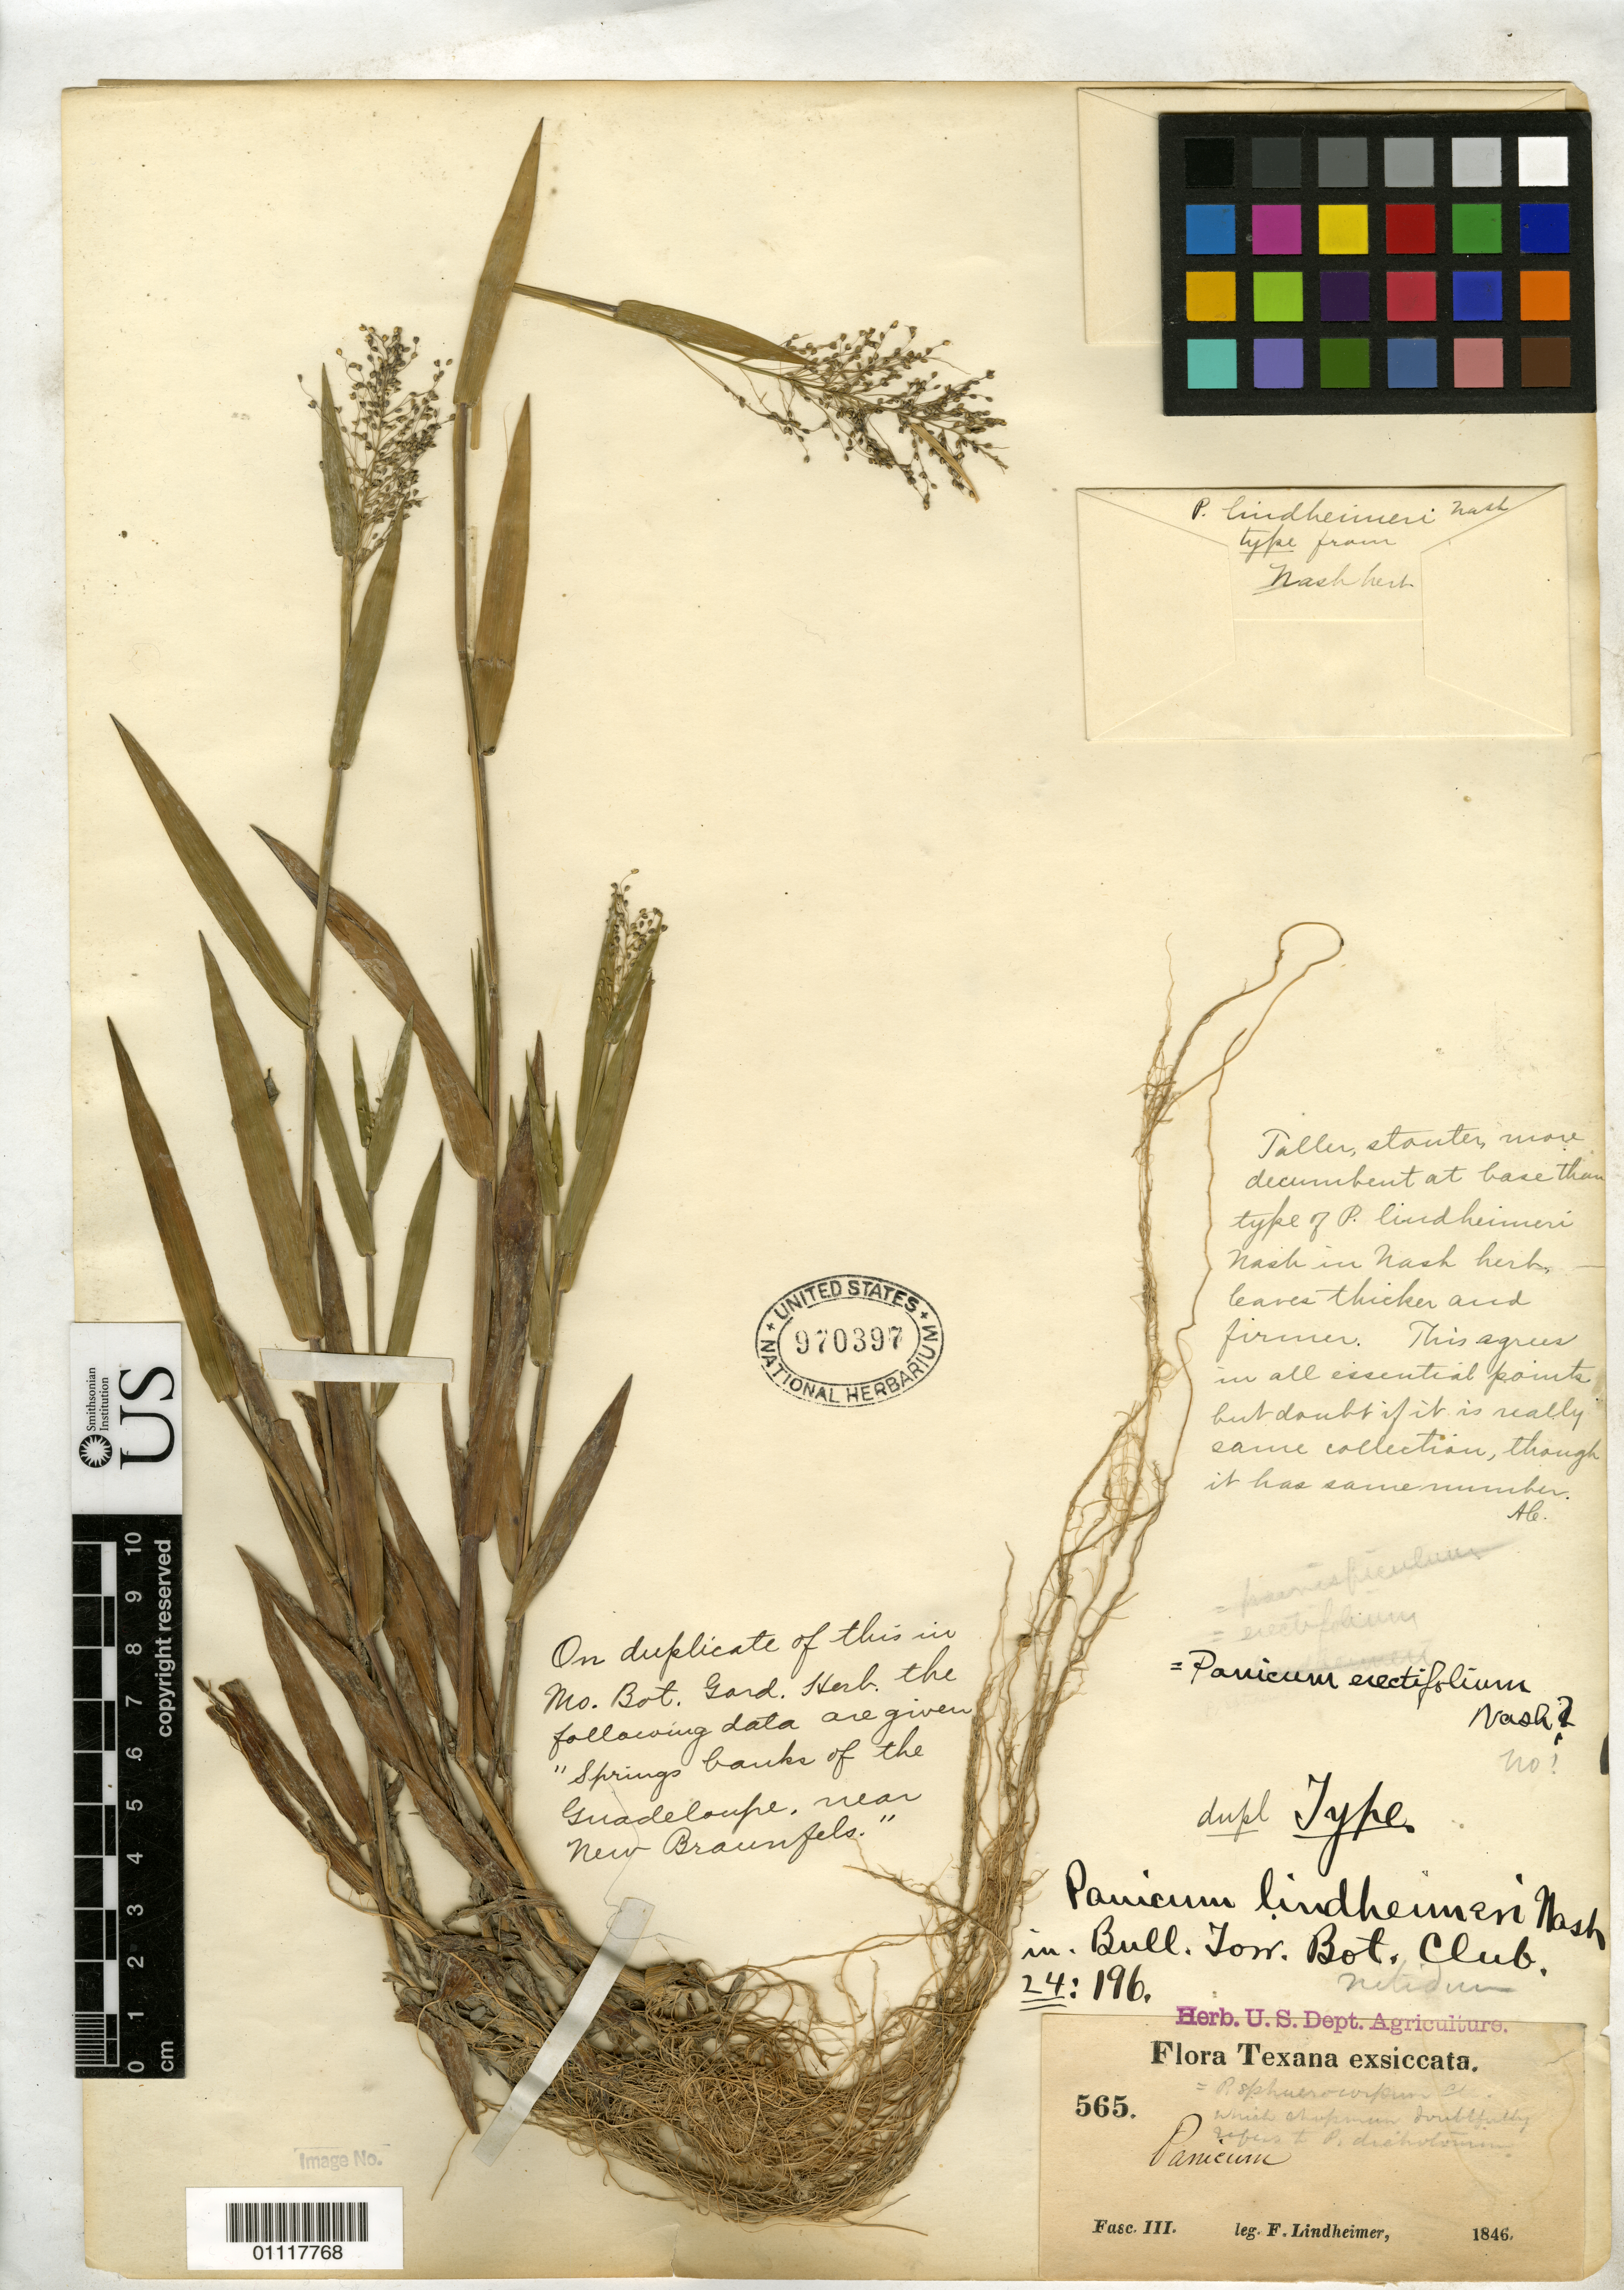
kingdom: Plantae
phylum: Tracheophyta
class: Liliopsida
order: Poales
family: Poaceae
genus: Panicum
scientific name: Panicum lindheimeri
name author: Nash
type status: Isotype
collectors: F. J. Lindheimer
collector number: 565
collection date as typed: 1846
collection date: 1846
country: United States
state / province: Texas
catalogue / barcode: US 970397